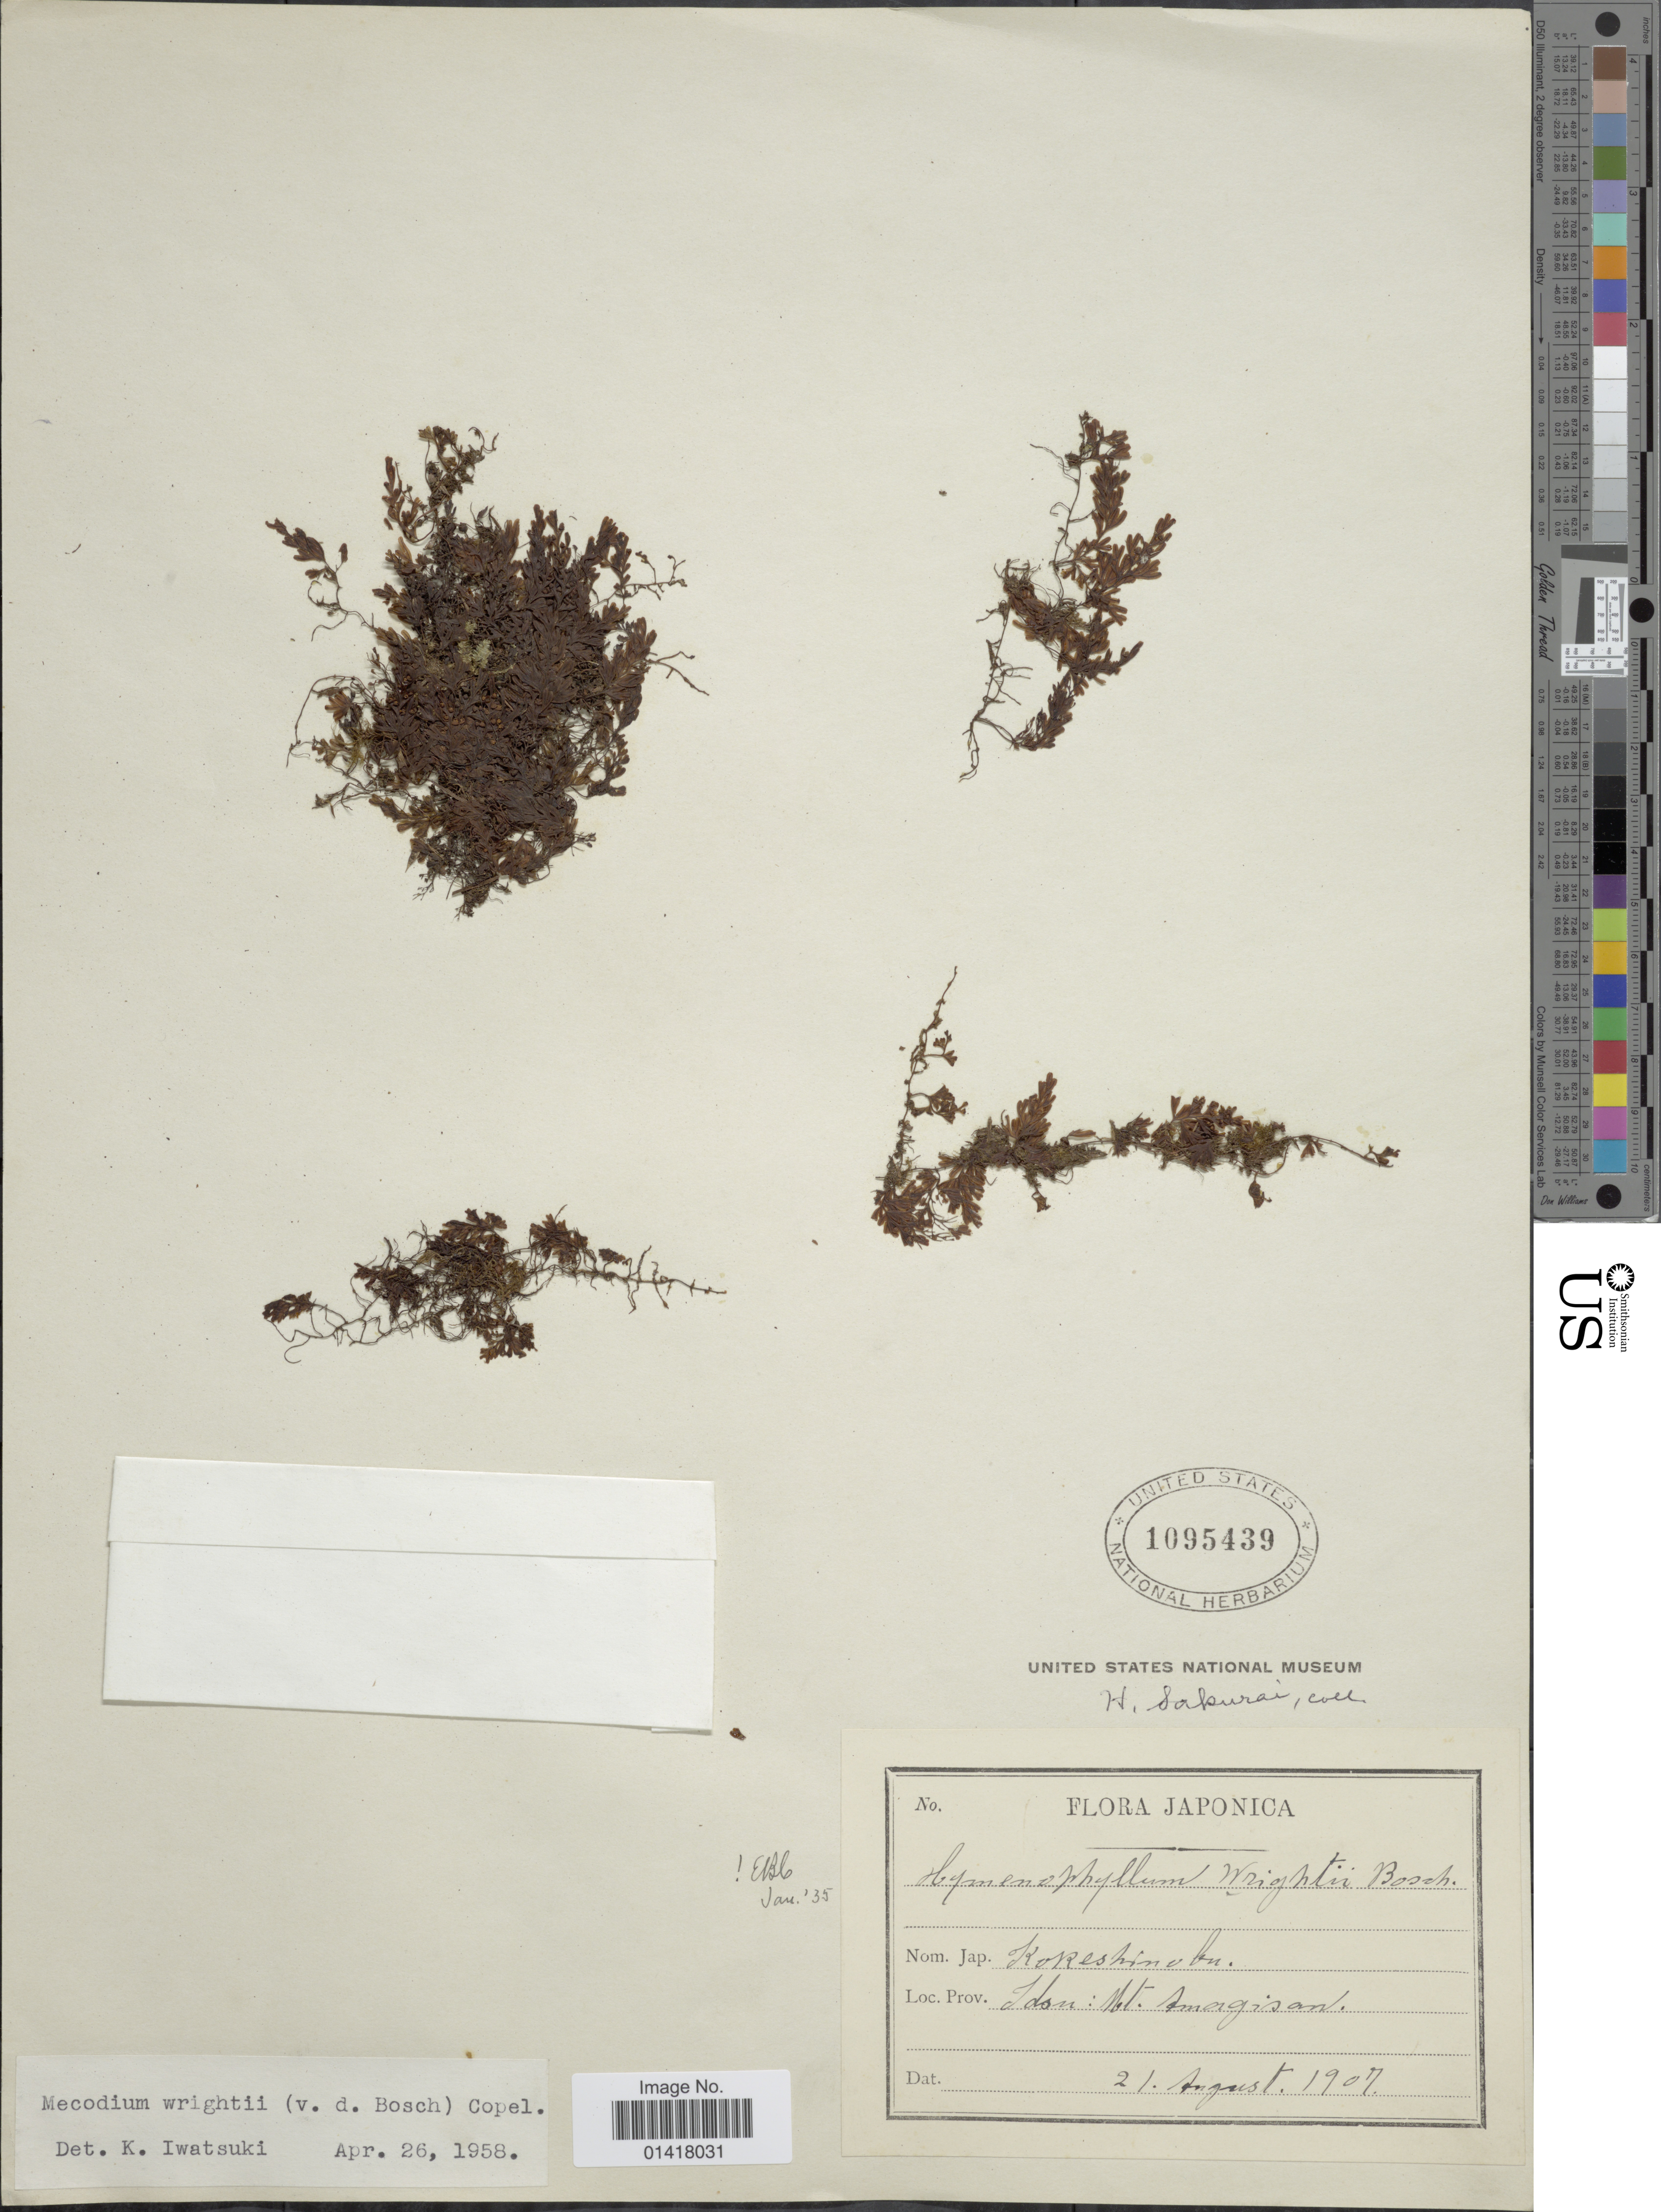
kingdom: Plantae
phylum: Tracheophyta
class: Polypodiopsida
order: Hymenophyllales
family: Hymenophyllaceae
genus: Hymenophyllum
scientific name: Hymenophyllum wrightii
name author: Bosch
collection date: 1907-08-21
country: Japan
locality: Koreshinobu, Udsi: Mt. Amagisan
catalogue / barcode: US 1095439